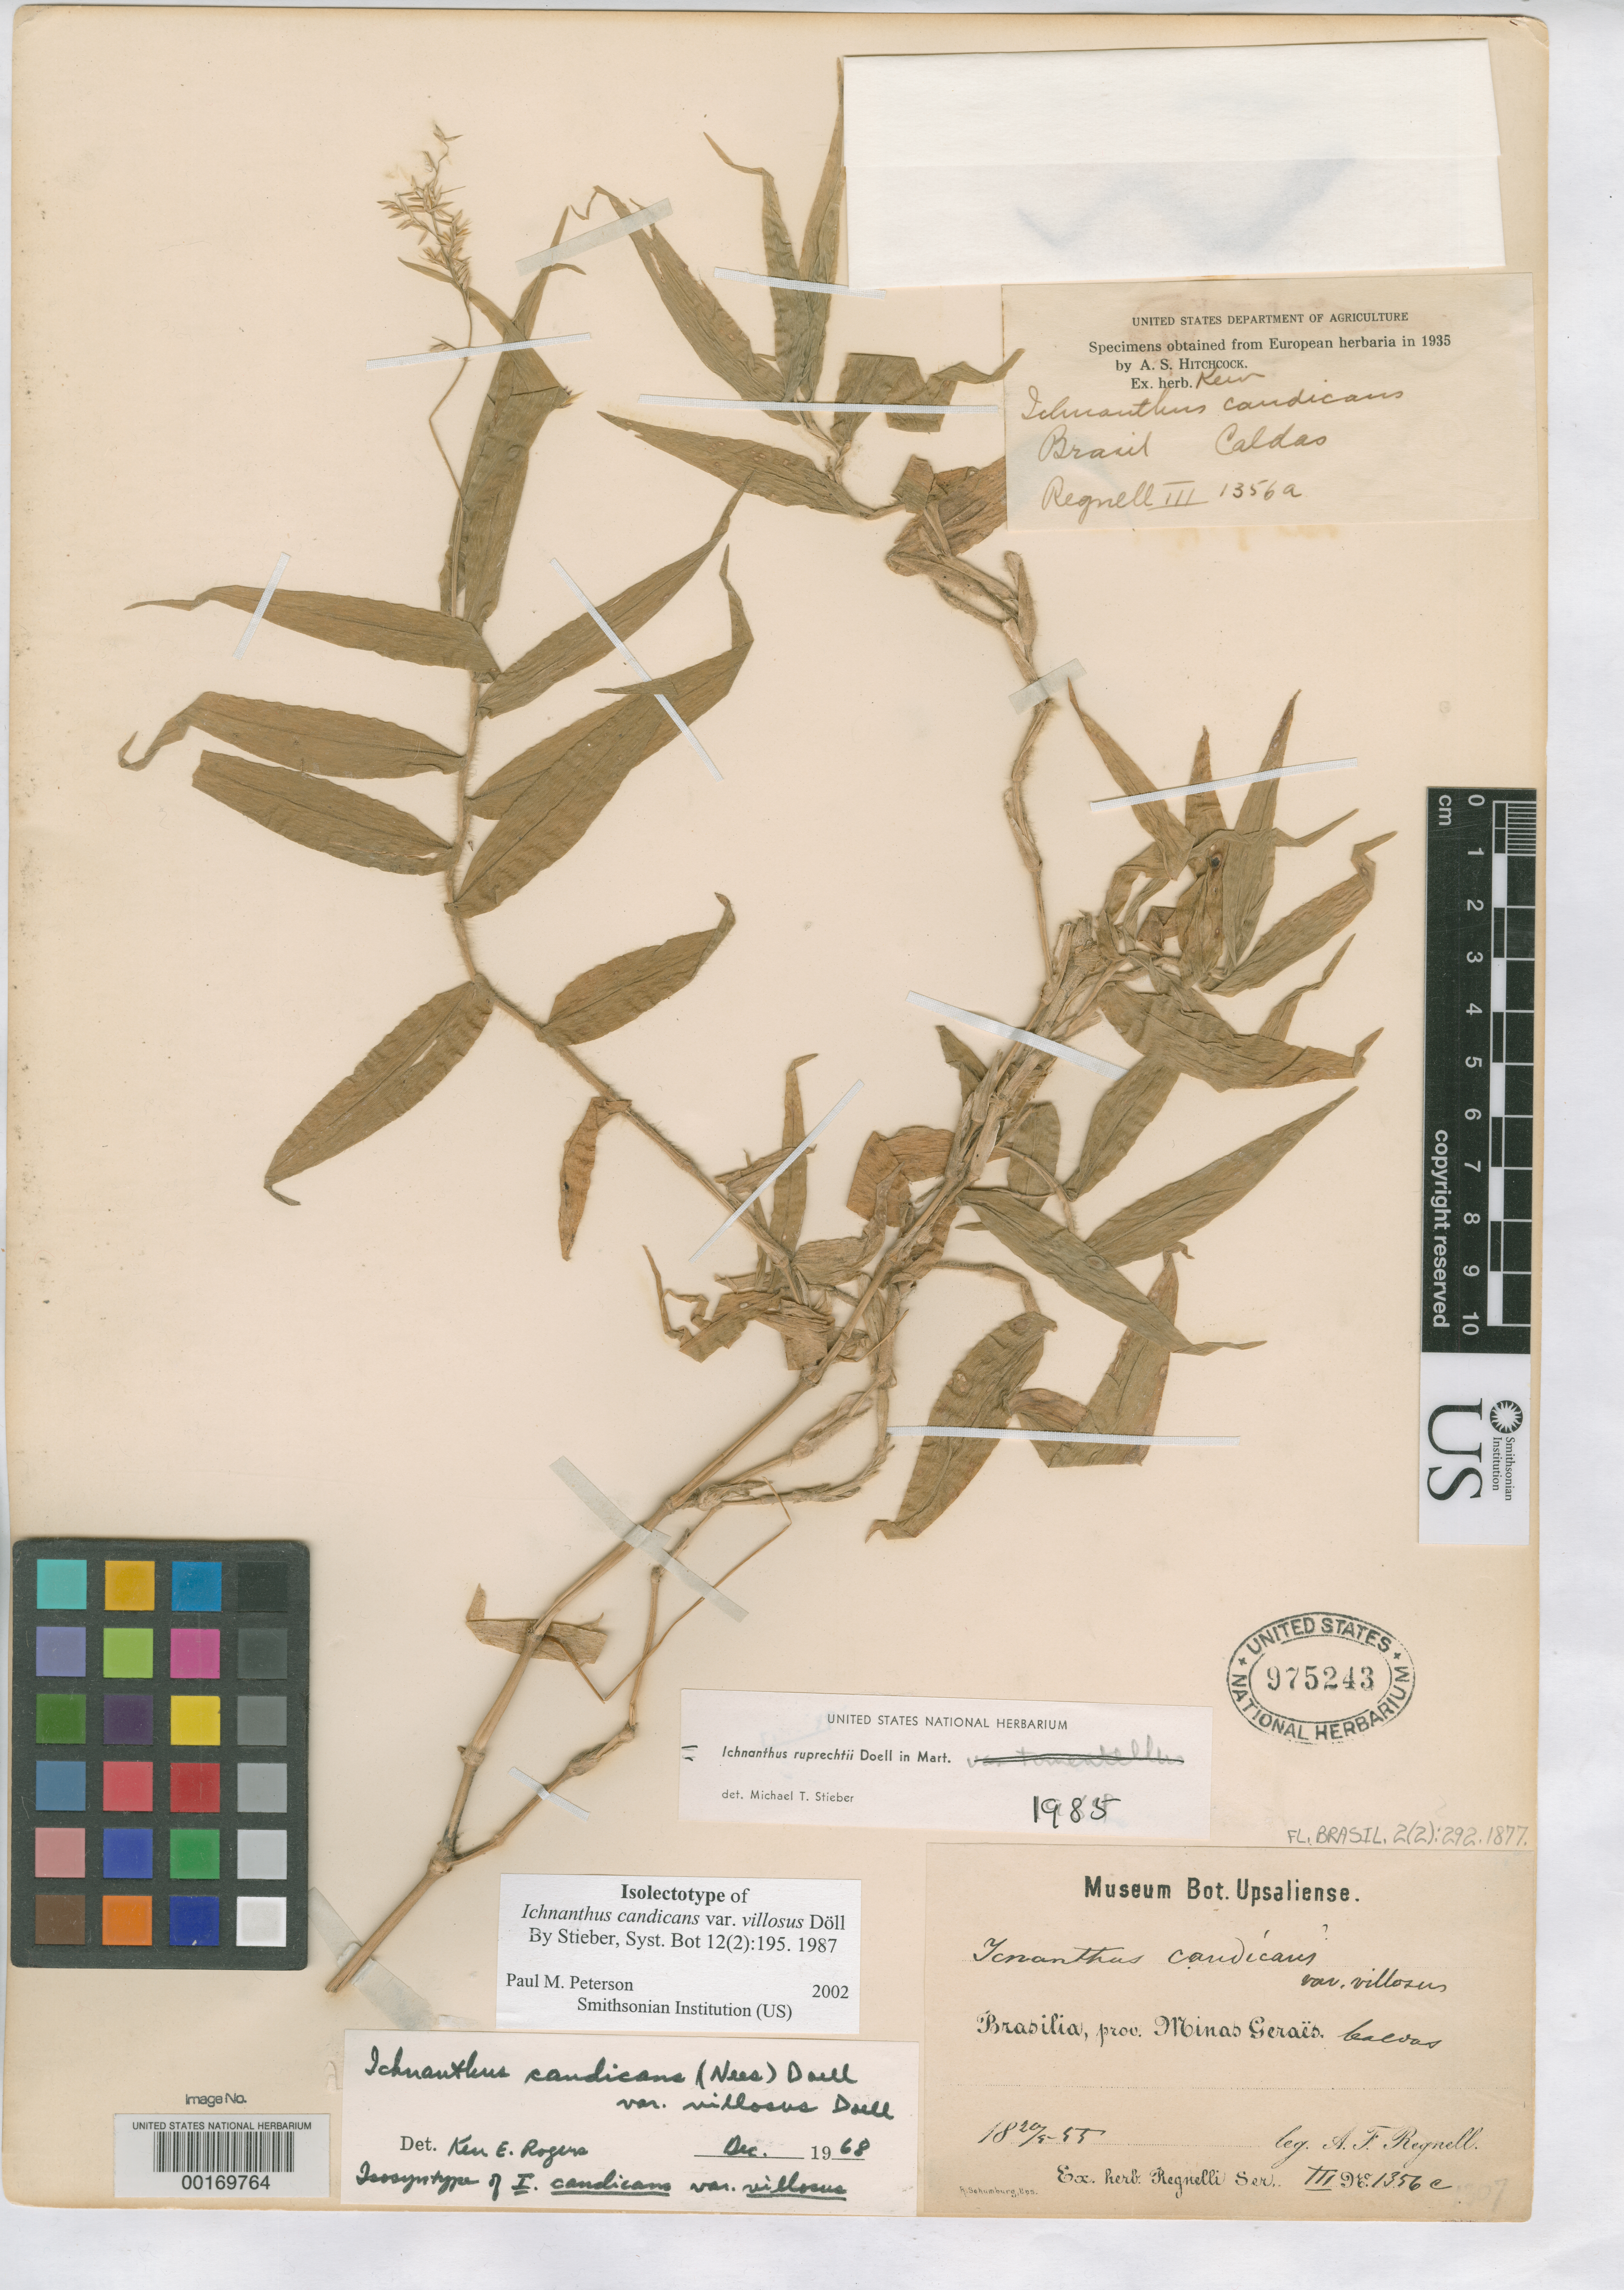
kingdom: Plantae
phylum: Tracheophyta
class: Liliopsida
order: Poales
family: Poaceae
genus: Ichnanthus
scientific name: Ichnanthus candicans var. villosus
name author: Döll in Mart.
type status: Isosyntype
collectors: A. F. Regnell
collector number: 1356c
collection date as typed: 20 May 1855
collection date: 1855-05-20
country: Brazil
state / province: Minas Gerais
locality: Caldas.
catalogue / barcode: US 975243